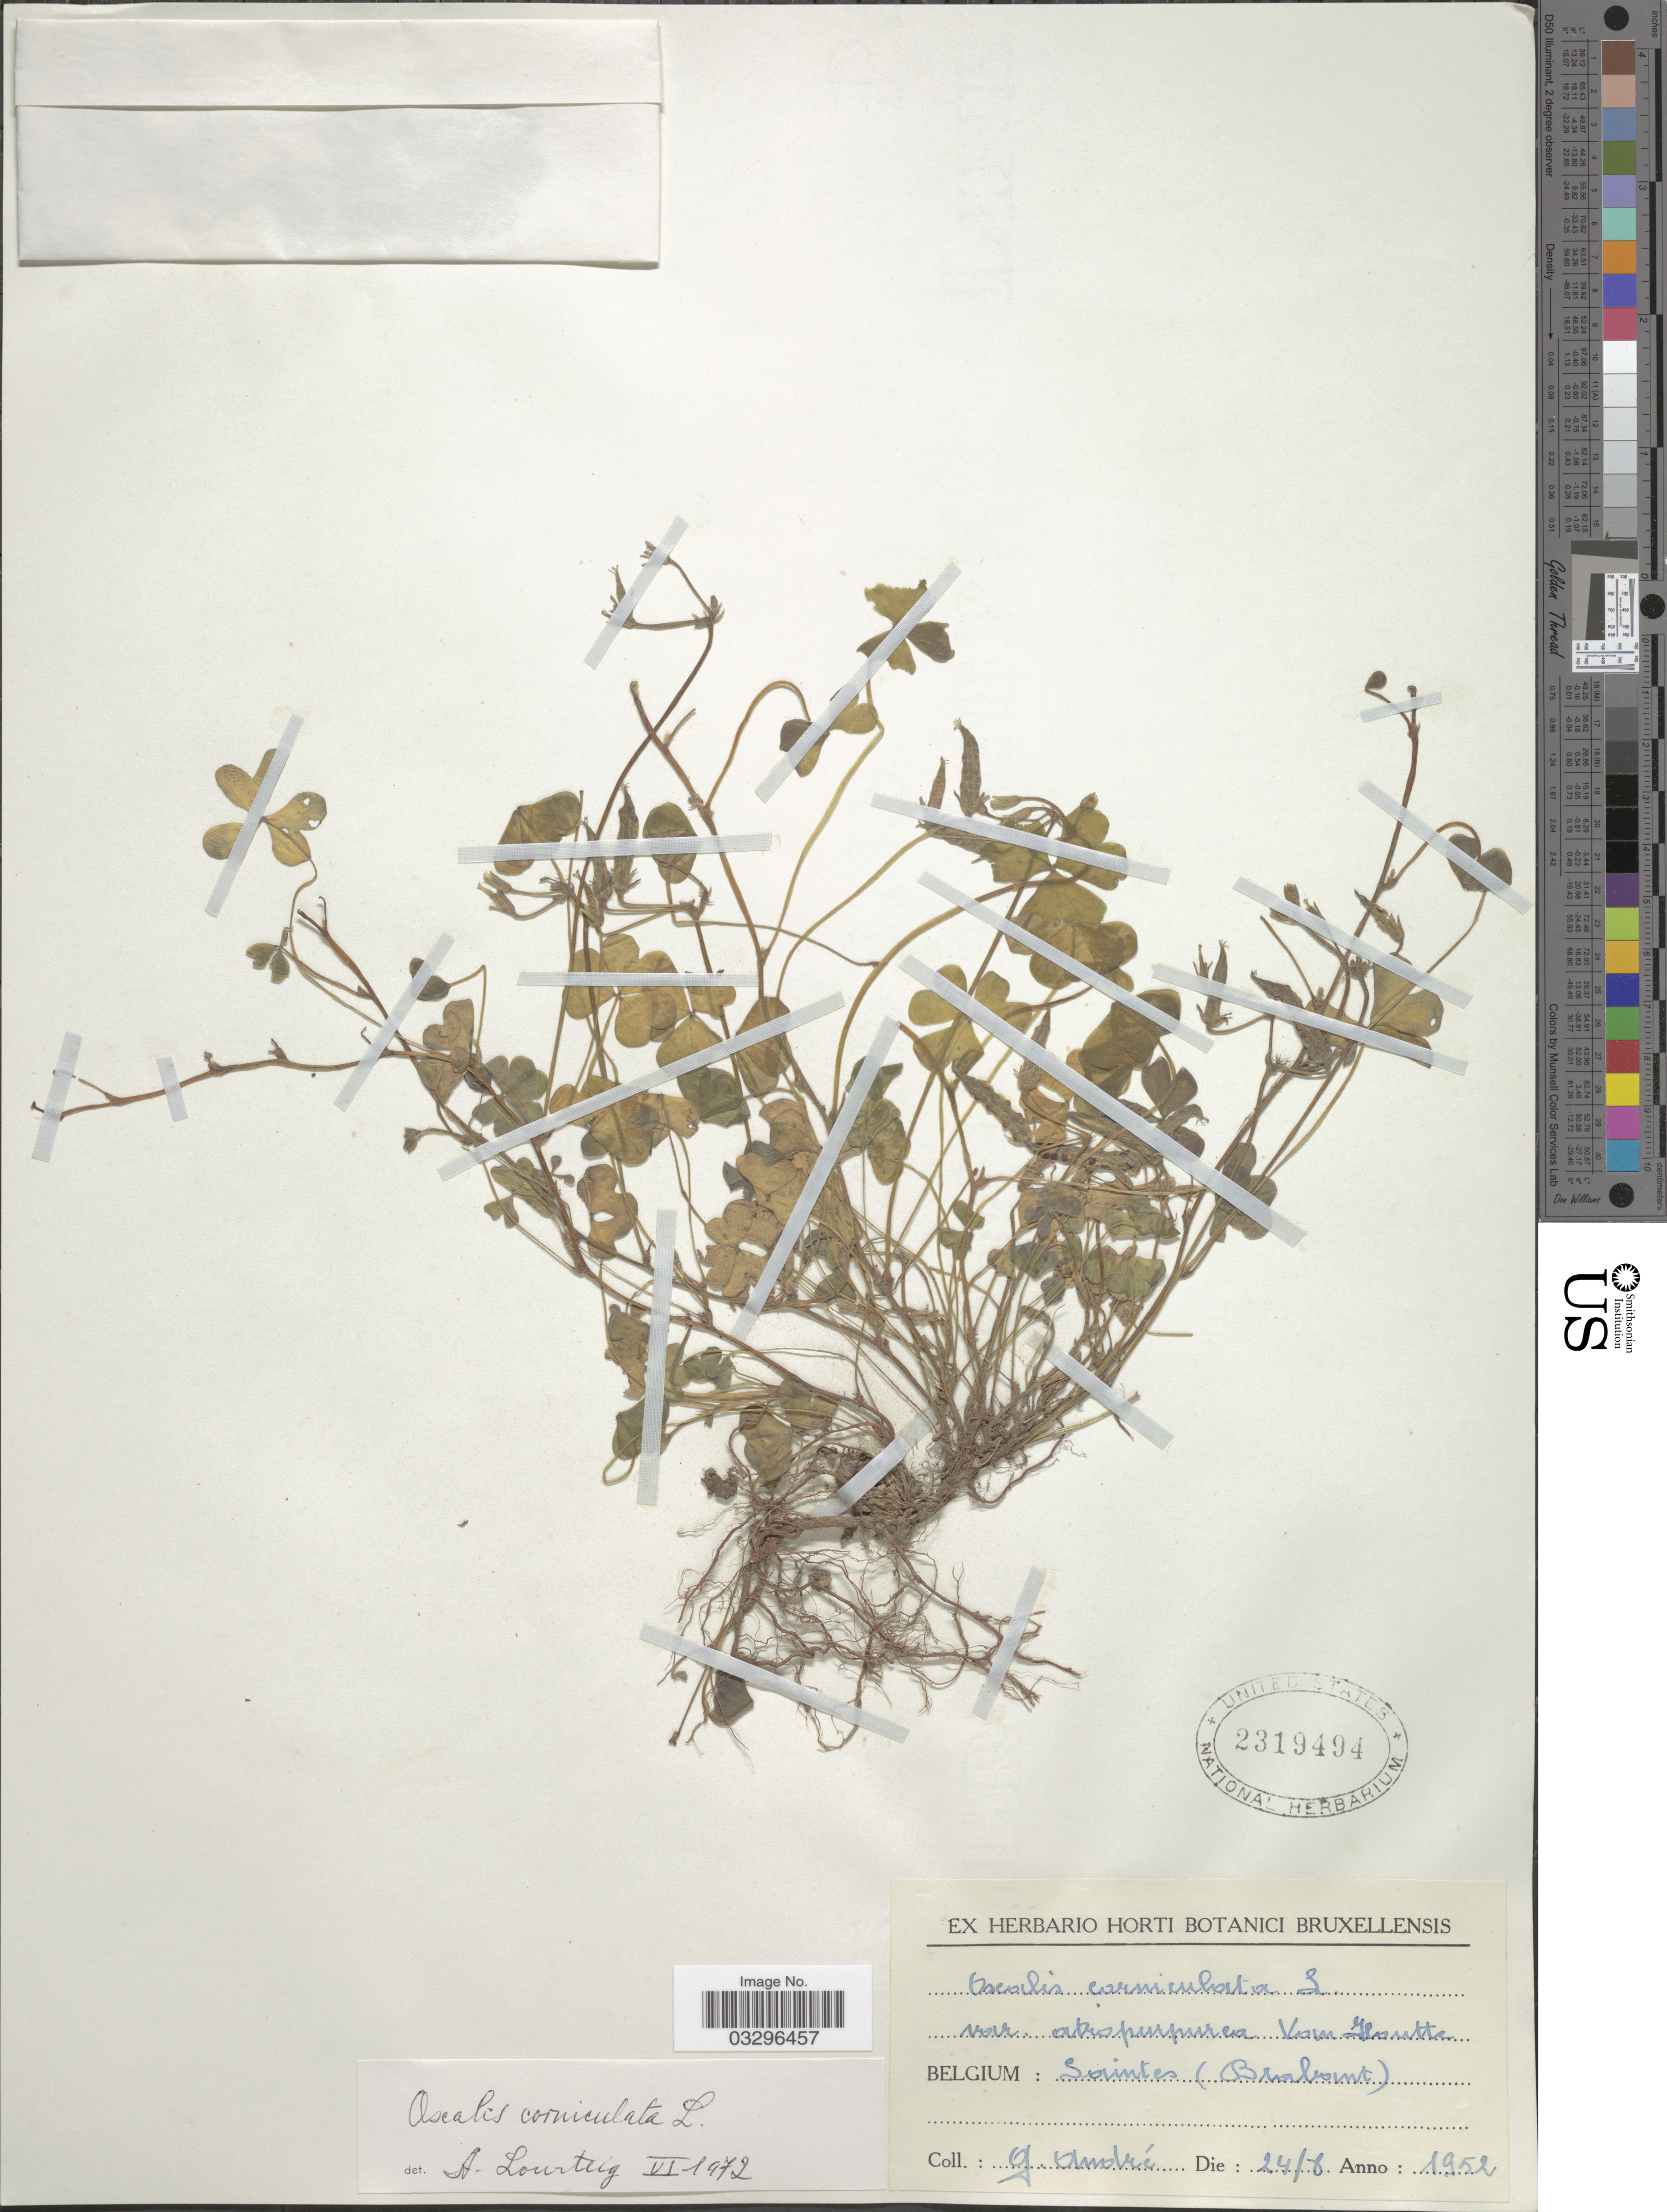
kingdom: Plantae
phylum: Tracheophyta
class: Magnoliopsida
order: Oxalidales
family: Oxalidaceae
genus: Oxalis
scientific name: Oxalis corniculata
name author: L.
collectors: G. André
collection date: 1952-08-24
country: Belgium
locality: Saintes (Brabant).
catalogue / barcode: US 2319494